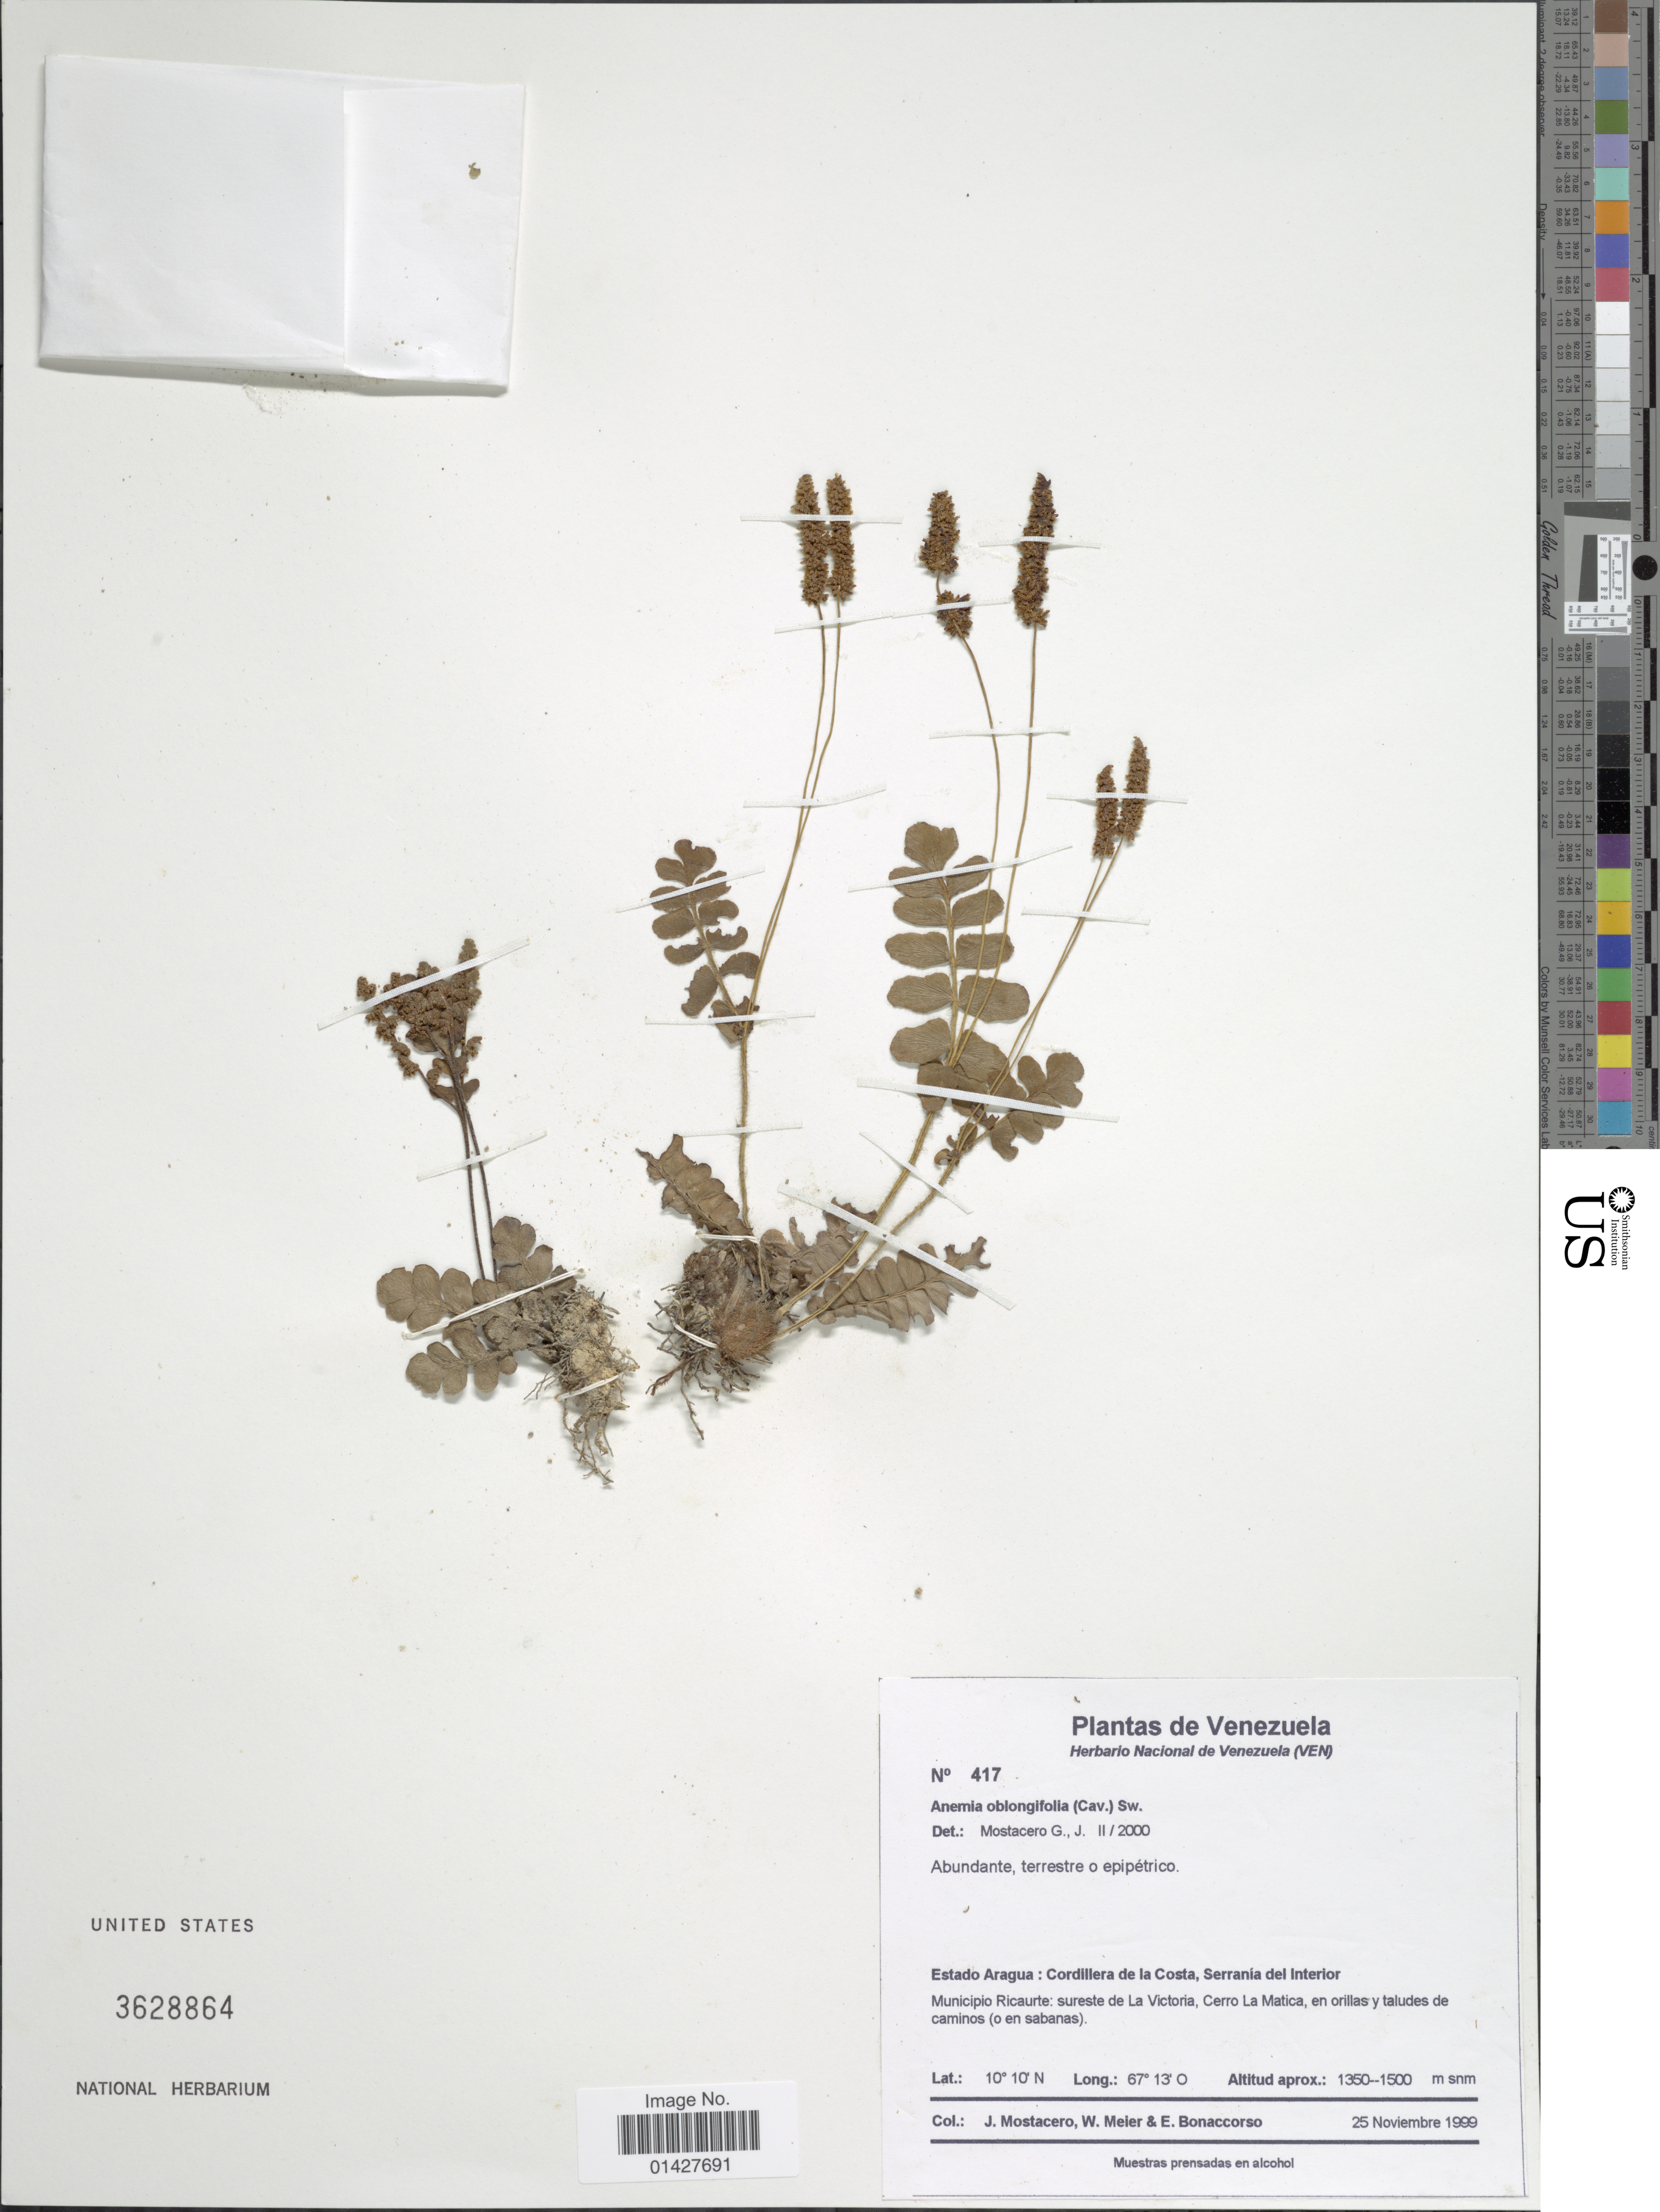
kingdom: Plantae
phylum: Tracheophyta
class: Polypodiopsida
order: Schizaeales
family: Anemiaceae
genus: Anemia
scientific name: Anemia oblongifolia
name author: (Cav.) Sw.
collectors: J. Mostacero, W. Meier & E. Bonaccorso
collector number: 417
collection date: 1999-11-25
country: Venezuela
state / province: Aragua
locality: Cordillera de la Costa, Serrania del Interior. Municpio Ricaurte: sureste de La Victoria, Cerro La Matica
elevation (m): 1350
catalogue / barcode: US 3628864